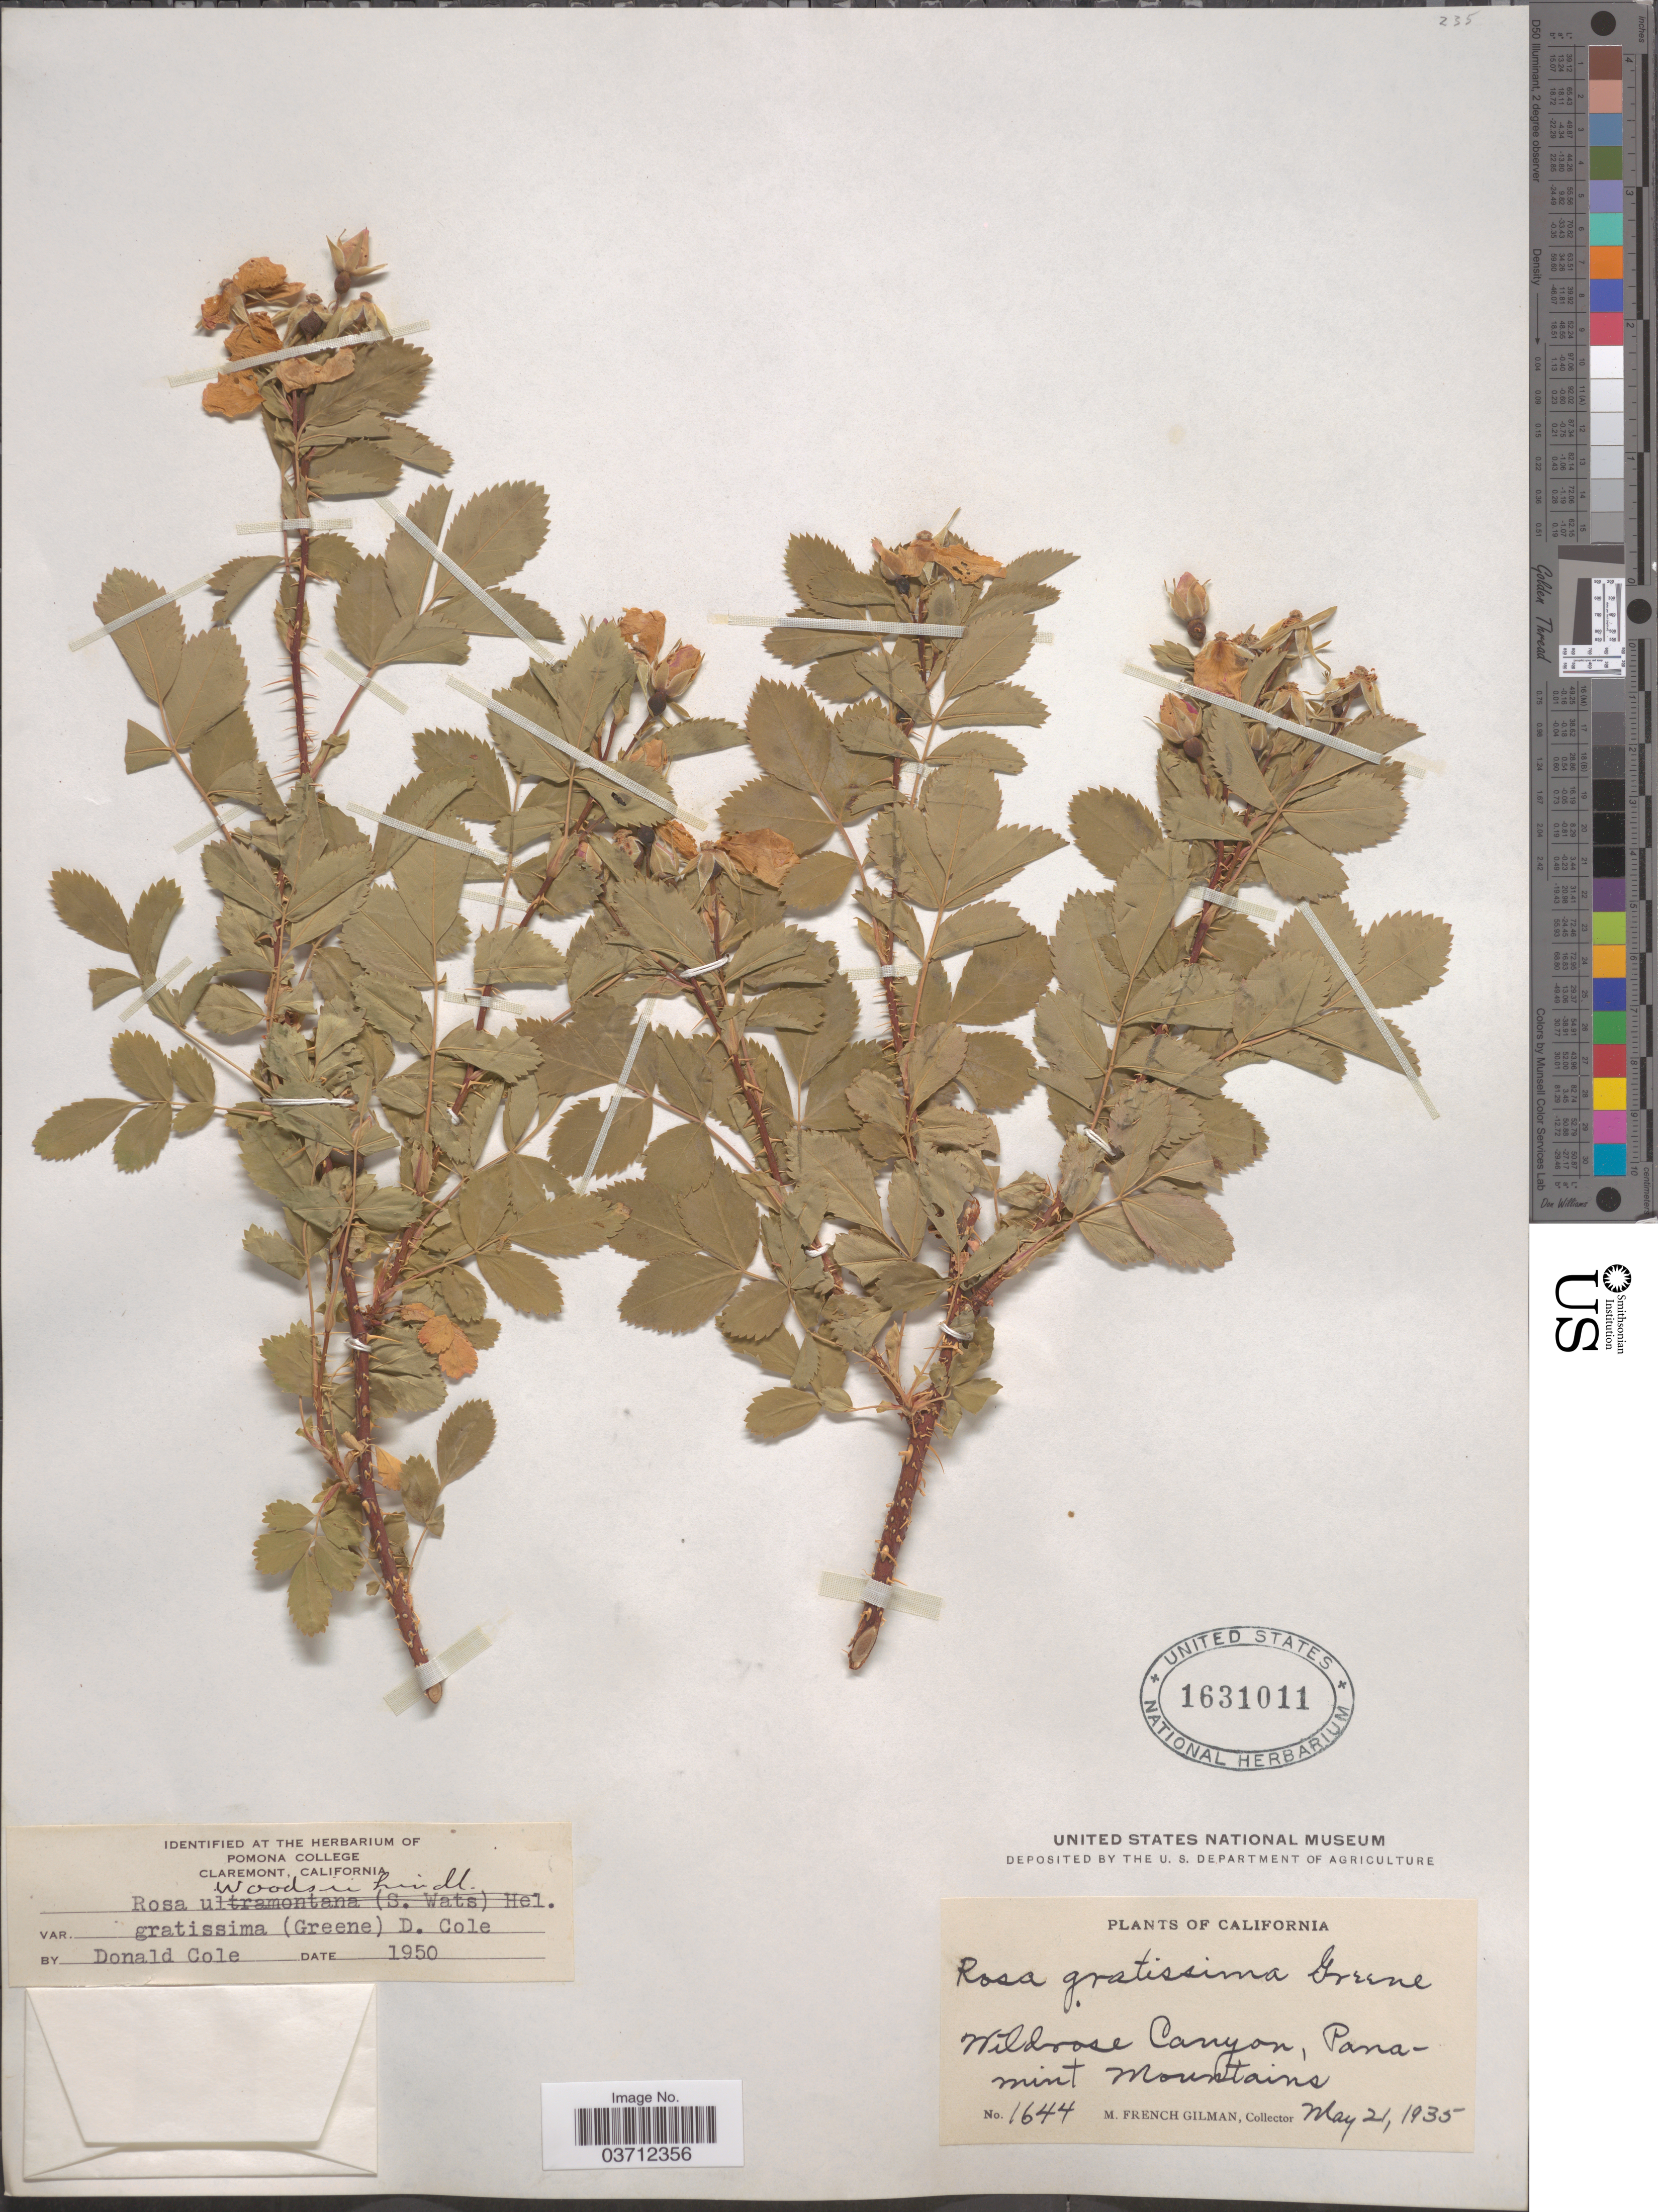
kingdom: Plantae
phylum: Tracheophyta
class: Magnoliopsida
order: Rosales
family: Rosaceae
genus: Rosa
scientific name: Rosa woodsii var. gratissima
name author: (Greene) D. Cole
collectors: M. F. Gilman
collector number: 1644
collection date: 1935-05-21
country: United States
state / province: California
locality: Wildrose Canyon, Panamint Mountains.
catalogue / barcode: US 1631011